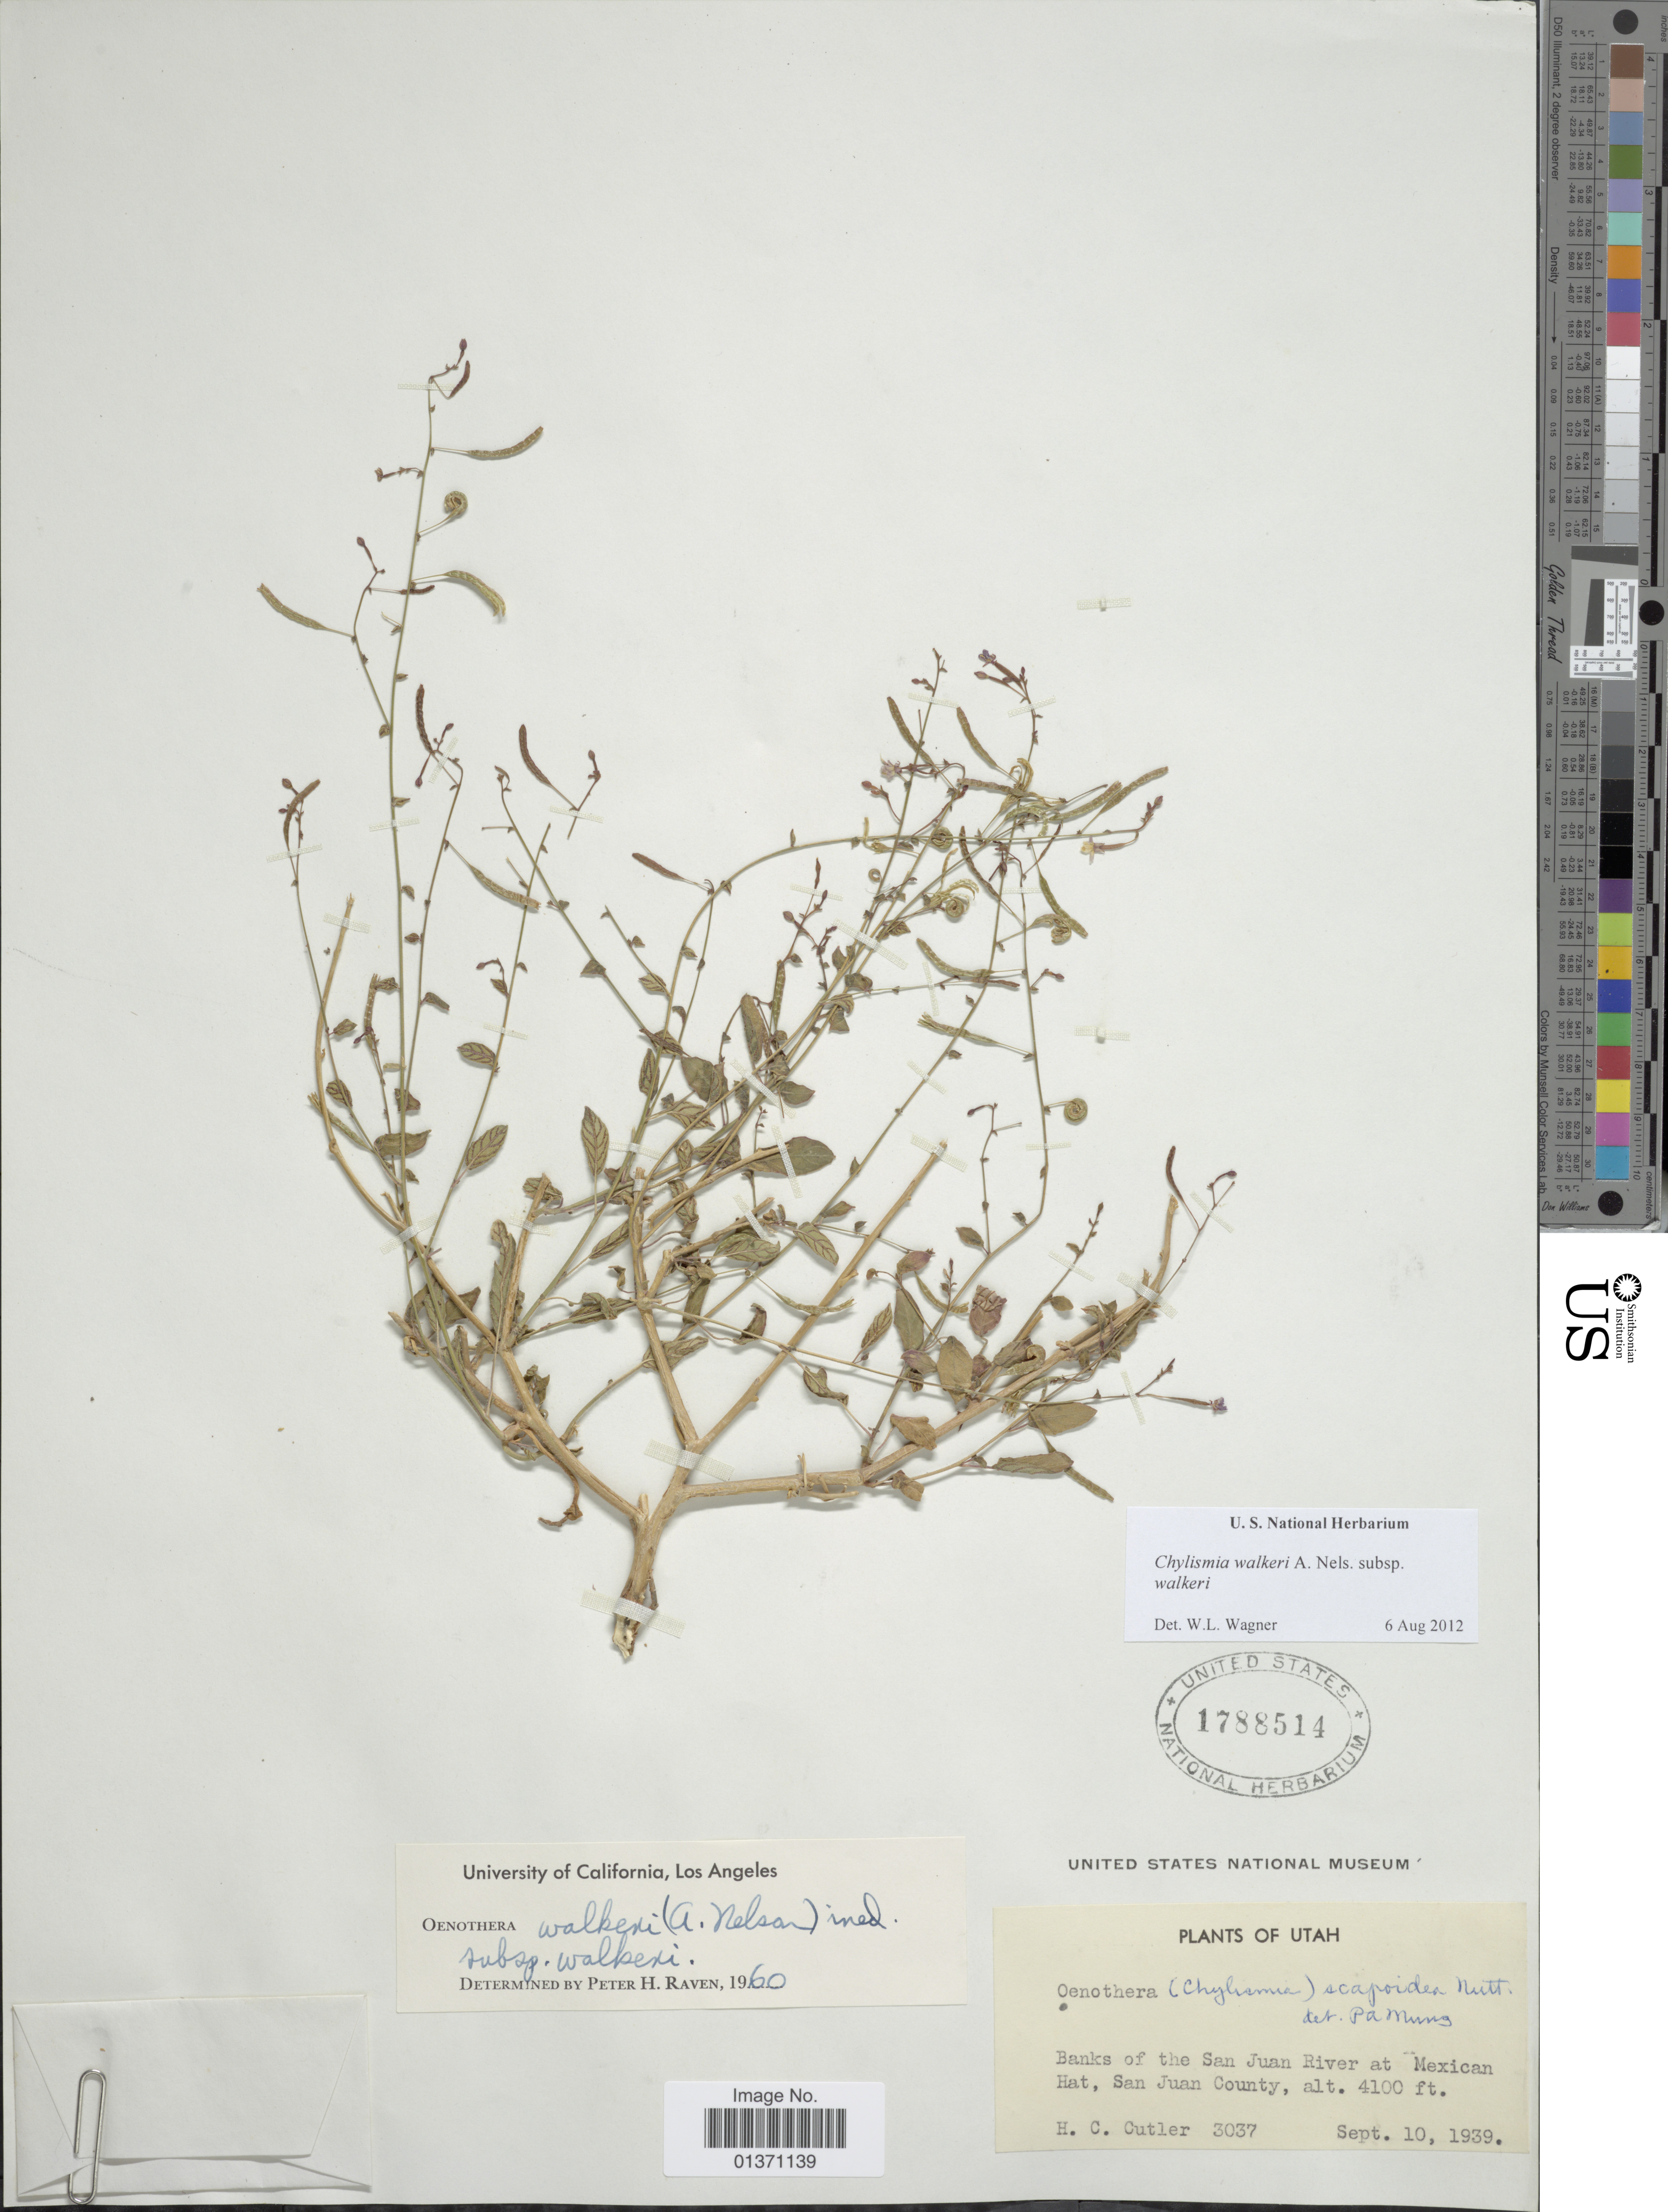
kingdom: Plantae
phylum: Tracheophyta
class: Magnoliopsida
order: Myrtales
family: Onagraceae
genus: Chylismia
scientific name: Chylismia walkeri subsp. walkeri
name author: A. Nelson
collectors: H. C. Cutler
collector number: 3037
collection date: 1939-09-10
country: United States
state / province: Utah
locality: Banks of the San Juan River at Mexican Hat, San Juan County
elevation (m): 1250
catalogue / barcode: US 1788514